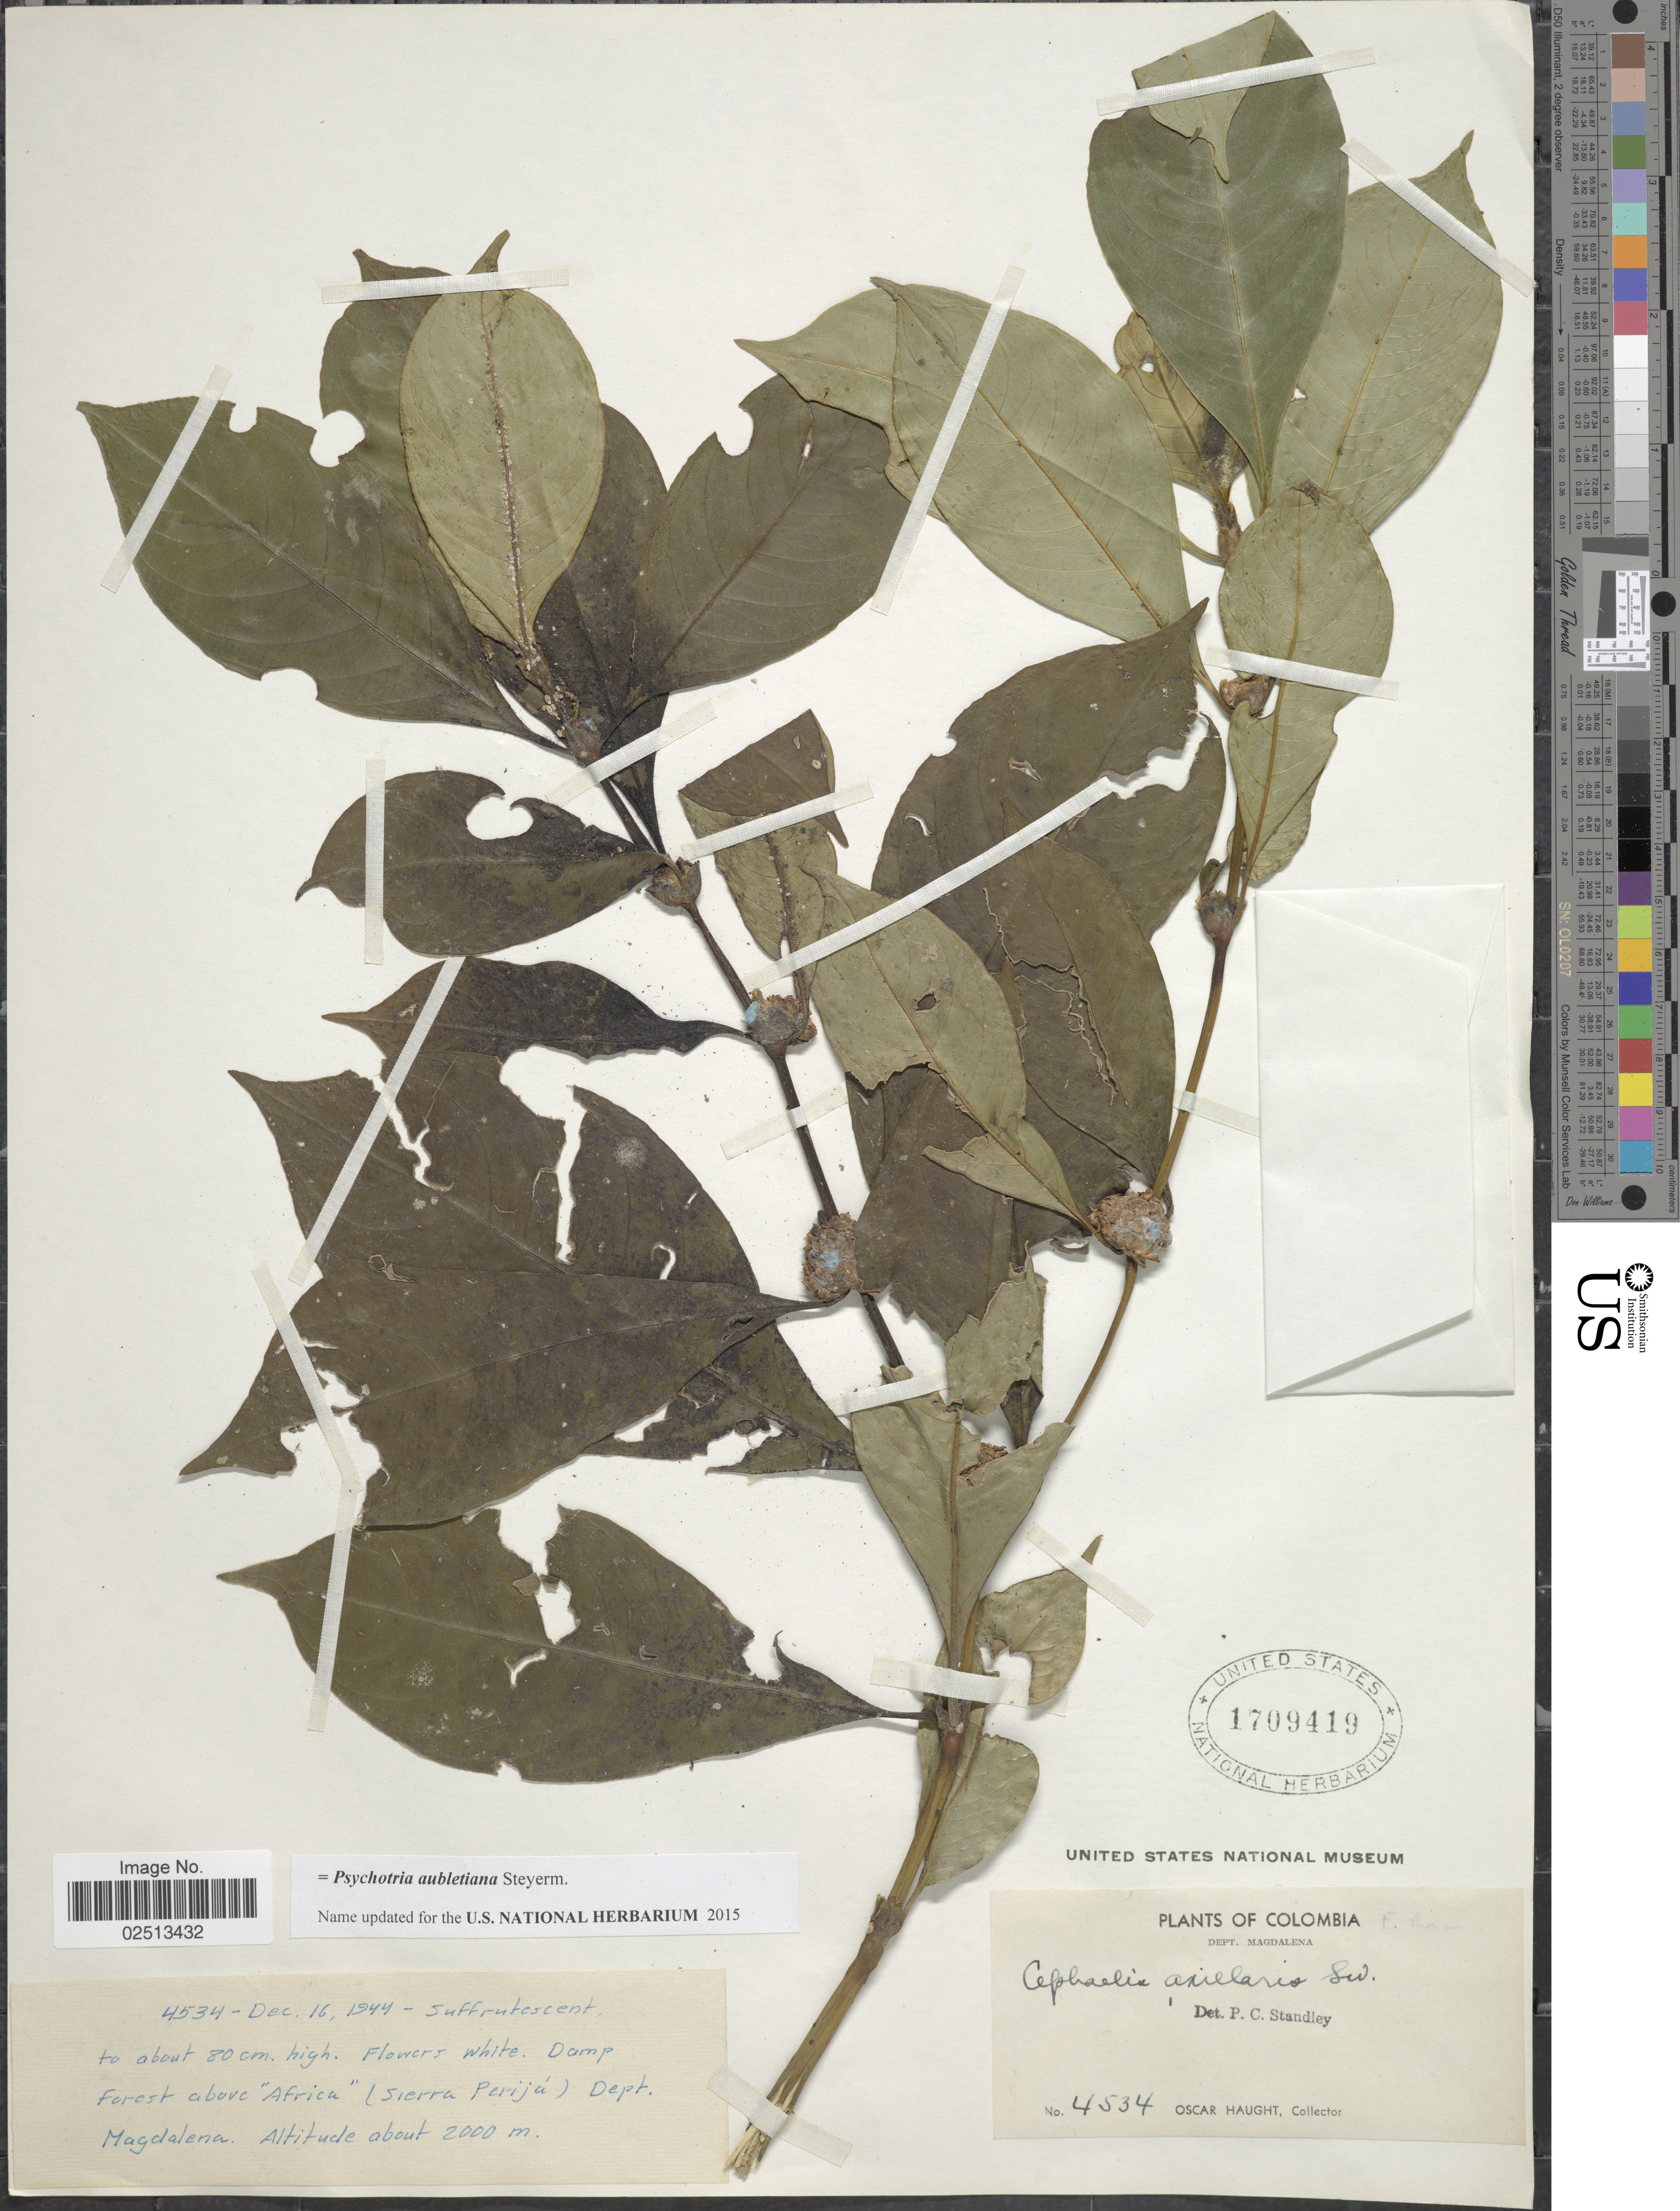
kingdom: Plantae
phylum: Tracheophyta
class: Magnoliopsida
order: Gentianales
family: Rubiaceae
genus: Psychotria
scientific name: Psychotria aubletiana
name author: Steyerm.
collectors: O. Haught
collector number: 4534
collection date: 1944-12-16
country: Colombia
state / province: Magdalena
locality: Dept. Magdalena. Forest above 'Africa' (Sierra Perijá)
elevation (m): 2000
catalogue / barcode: US 1709419